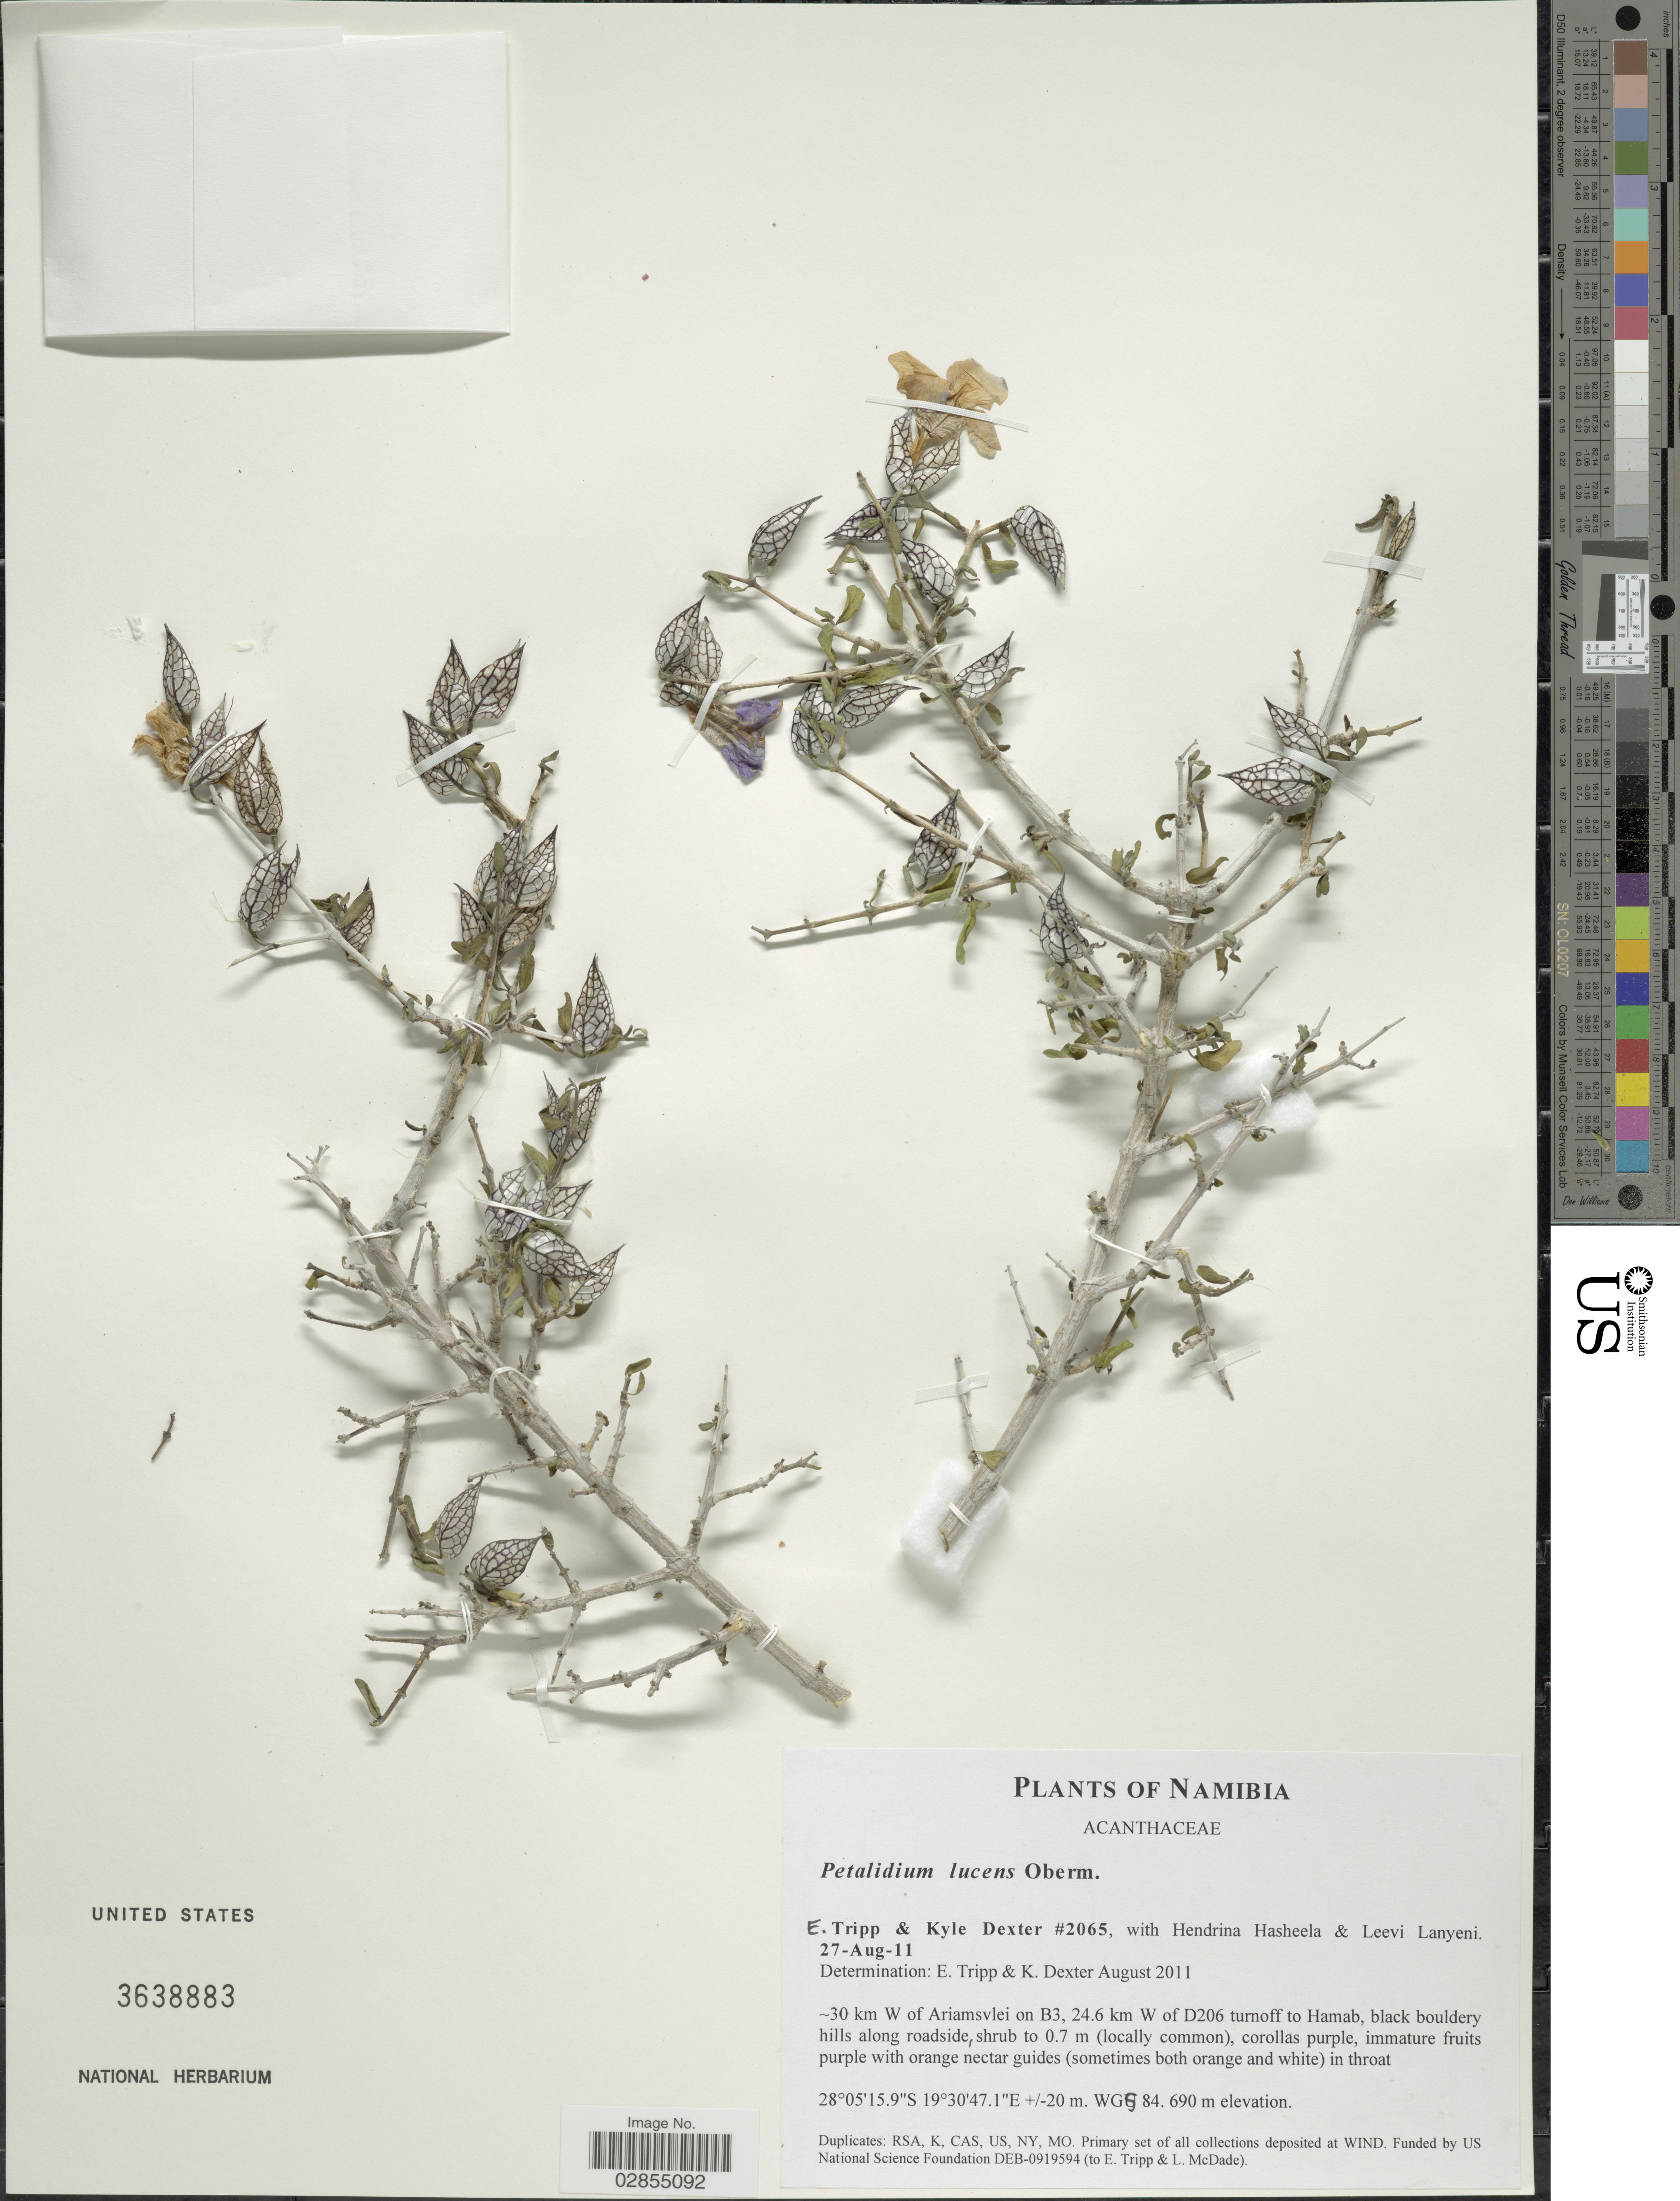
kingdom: Plantae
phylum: Tracheophyta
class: Magnoliopsida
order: Lamiales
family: Acanthaceae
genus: Petalidium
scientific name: Petalidium lucens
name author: Oberm.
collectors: E. Tripp, K. Dexter, H. Hasheela & L. Lanyeni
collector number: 2065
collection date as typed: Transcribed d/m/y: 27/8/11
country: Namibia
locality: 30 km W of Ariamsvlei on B3, 24.6 km W of D206 turnoff to Hamab, black bouldery hills along roadside.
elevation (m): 690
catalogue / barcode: US 3638883